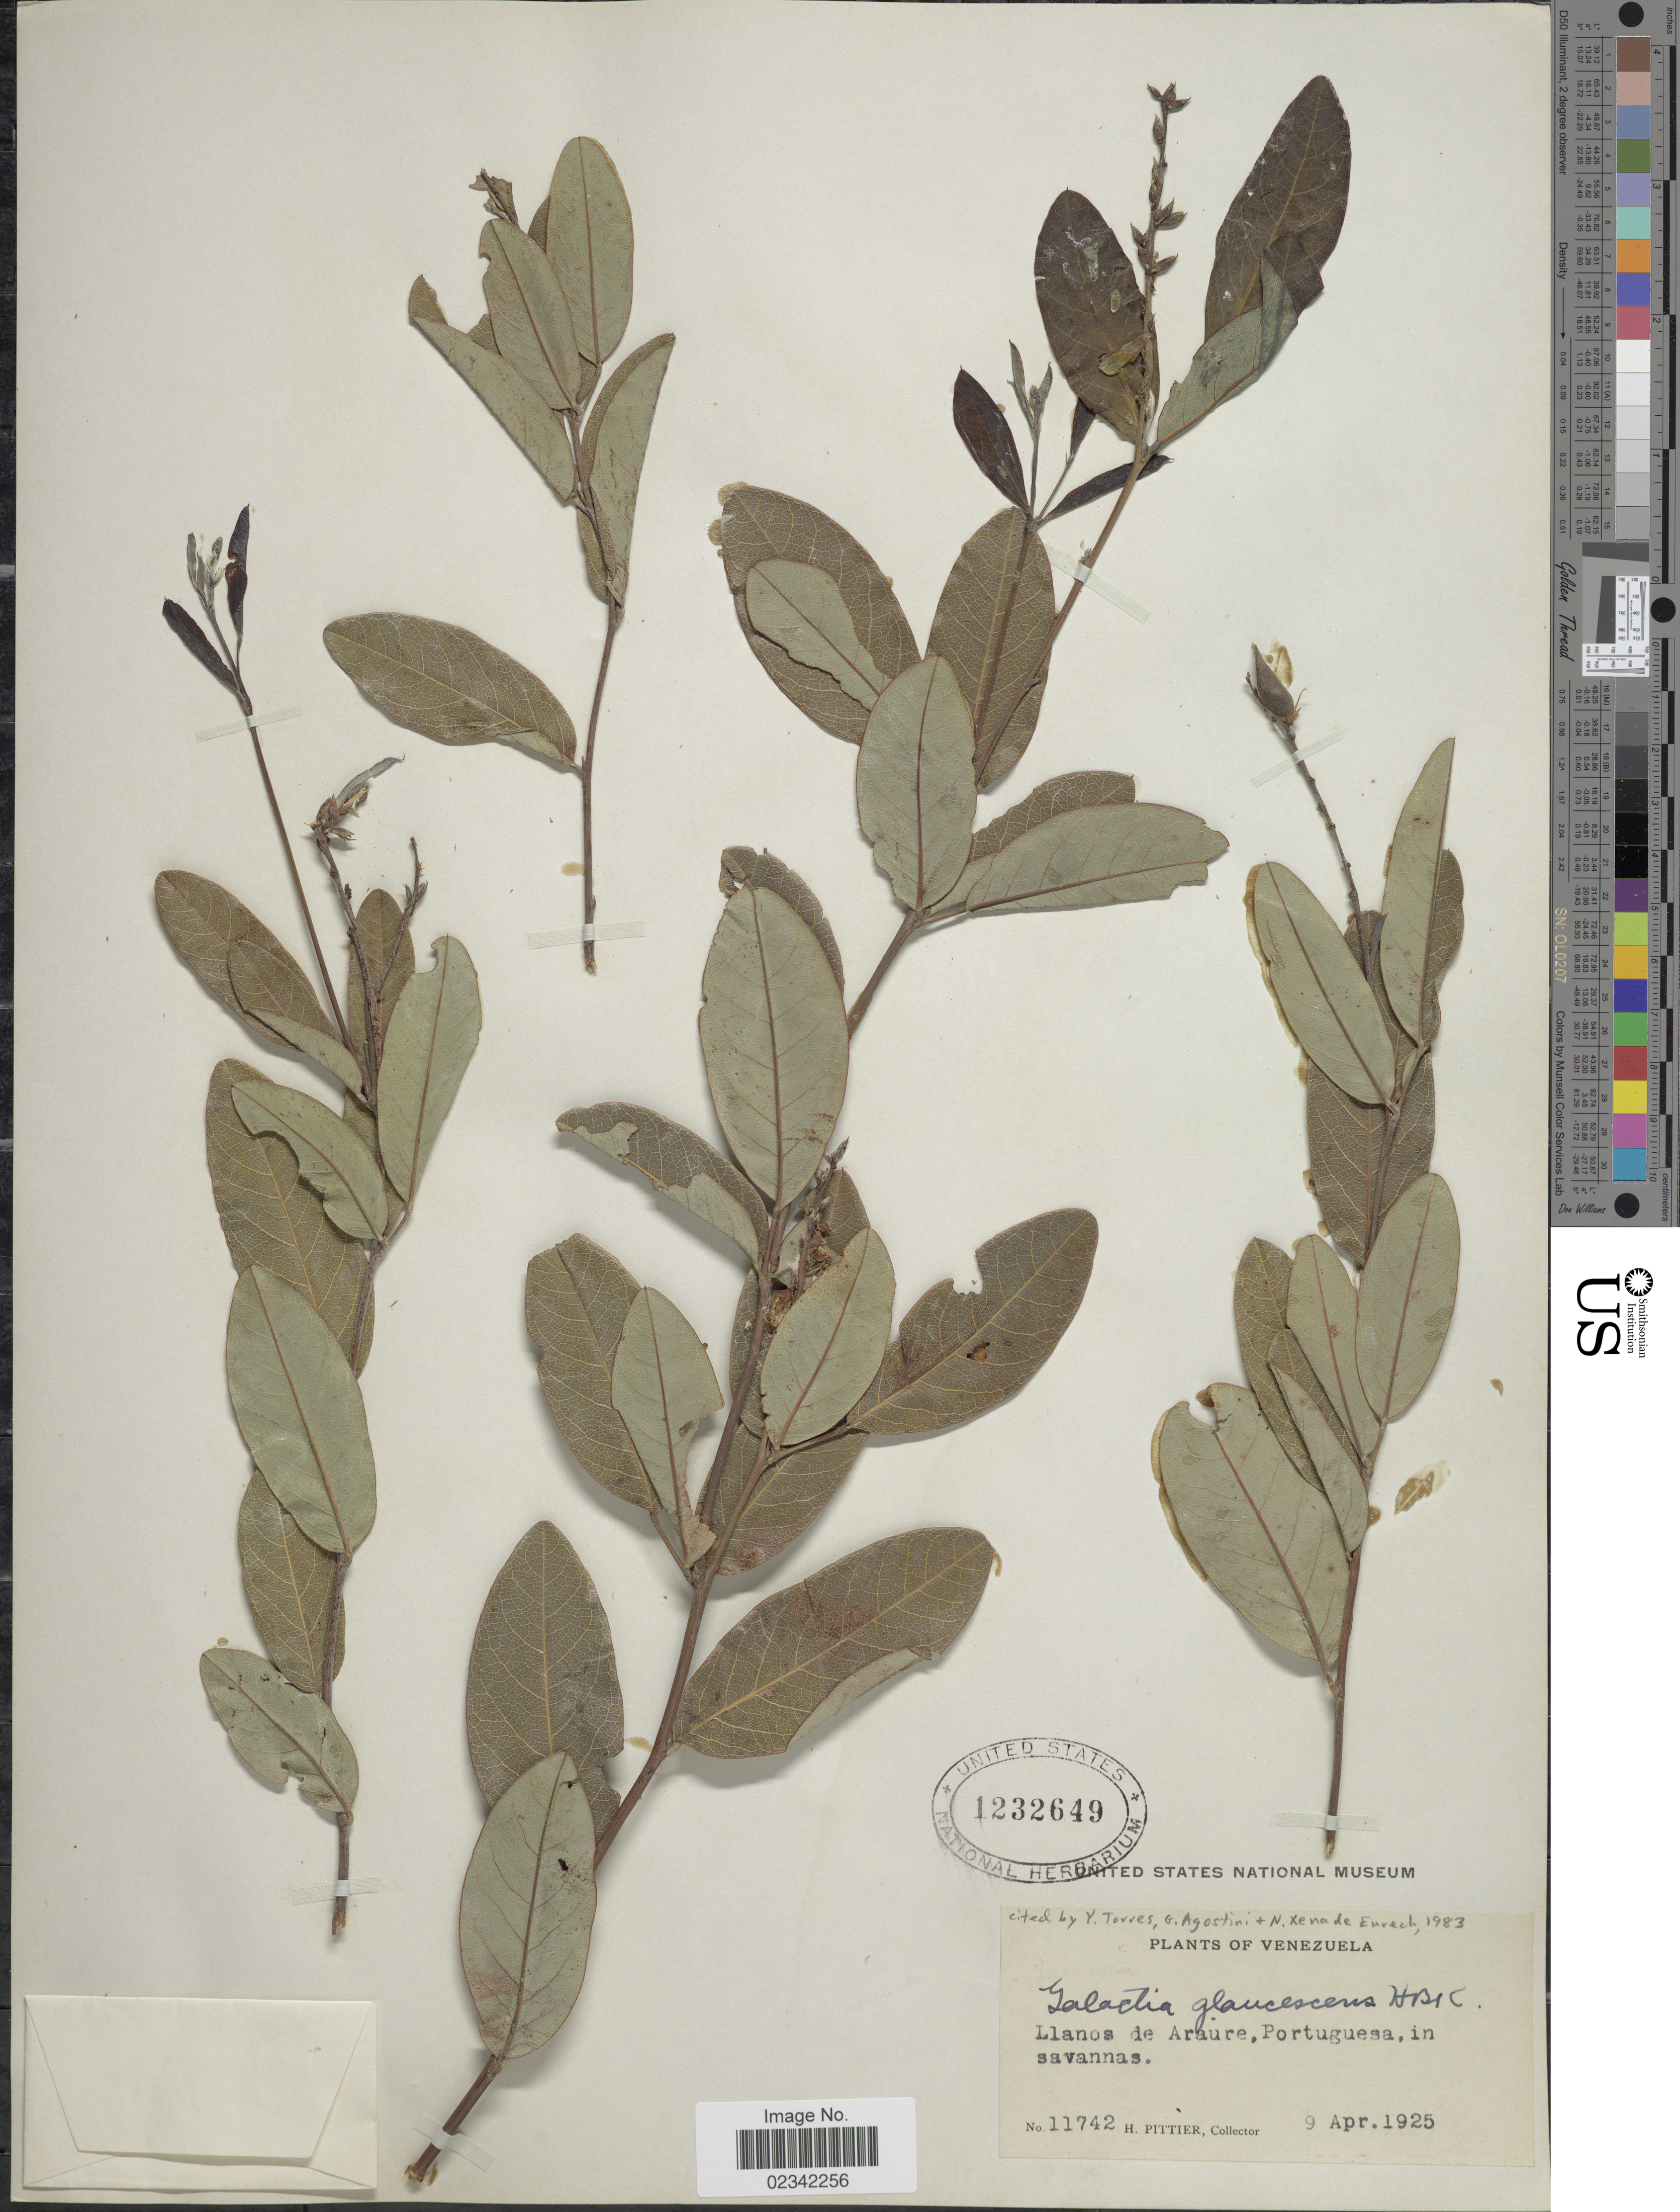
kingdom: Plantae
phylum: Tracheophyta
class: Magnoliopsida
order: Fabales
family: Fabaceae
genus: Galactia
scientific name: Galactia glaucescens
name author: Kunth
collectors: H. F. Pittier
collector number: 11742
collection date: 1925-04-09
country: Venezuela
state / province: Portuguesa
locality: Llanos de Araure, in savannas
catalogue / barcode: US 1232649